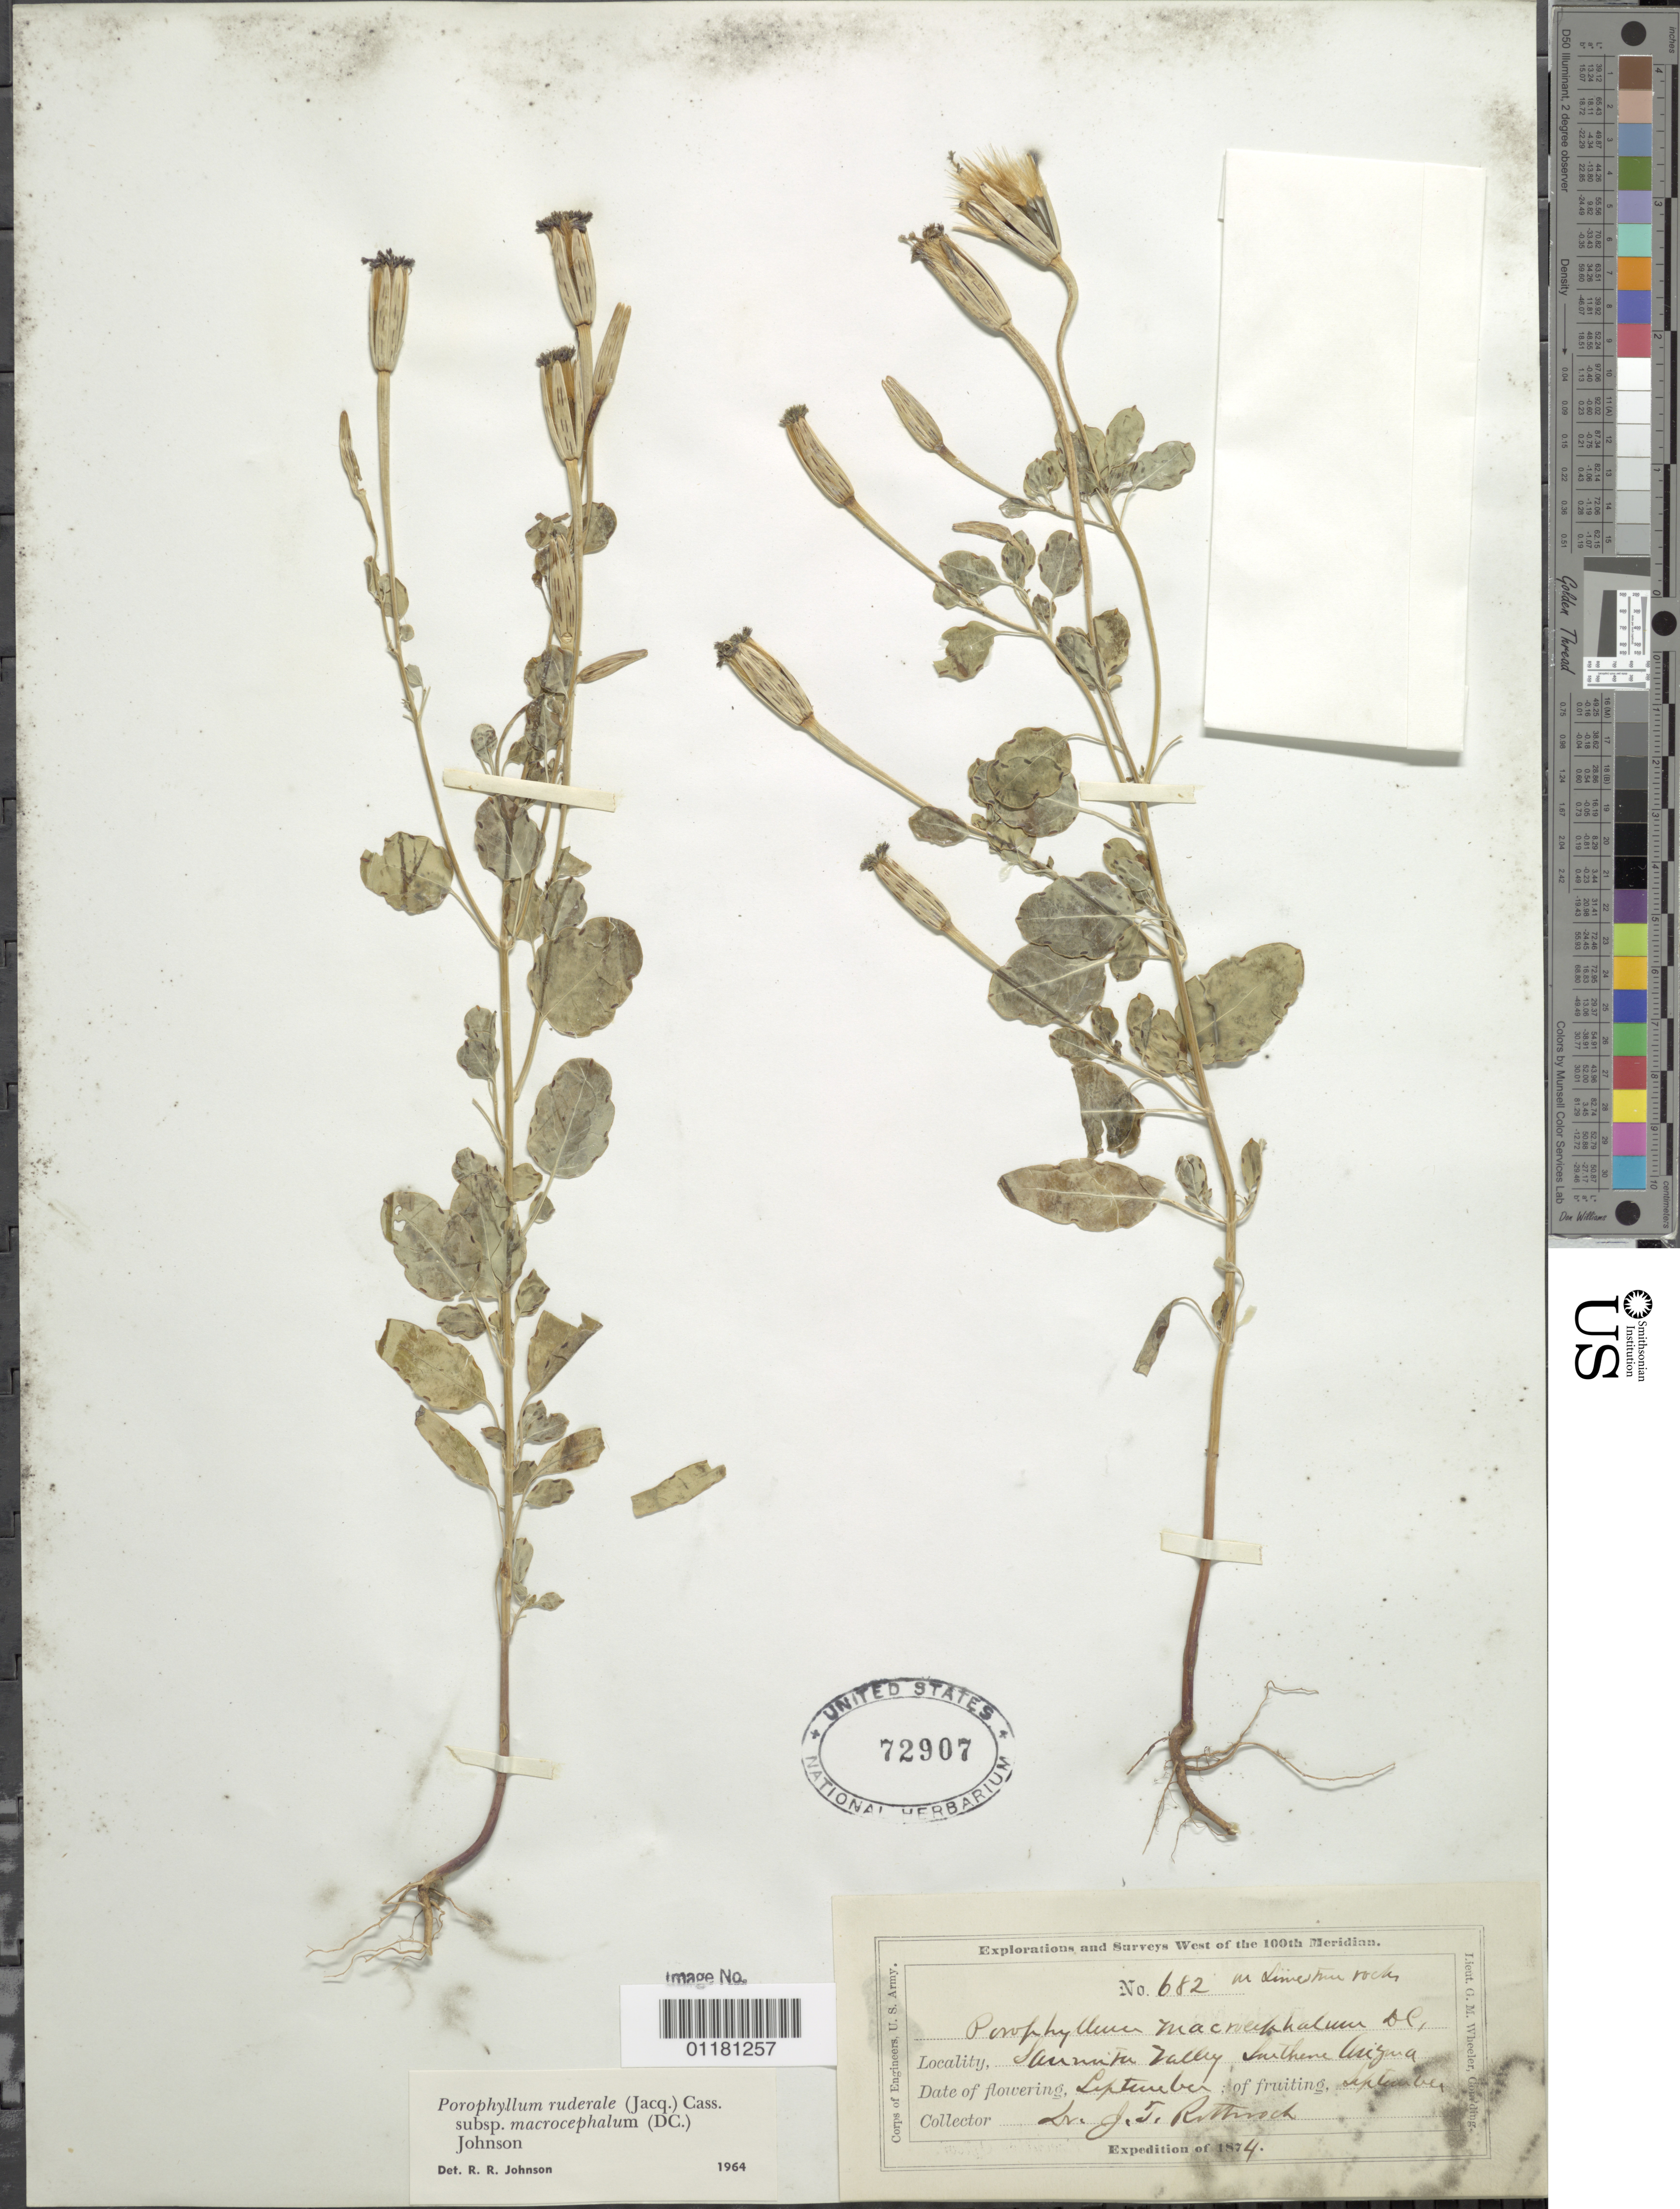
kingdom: Plantae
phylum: Tracheophyta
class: Magnoliopsida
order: Asterales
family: Asteraceae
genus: Porophyllum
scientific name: Porophyllum macrocephalum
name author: DC.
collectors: J. T. Rothrock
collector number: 682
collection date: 1874-09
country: United States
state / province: Arizona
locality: Sonoita Valley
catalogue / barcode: US 72907